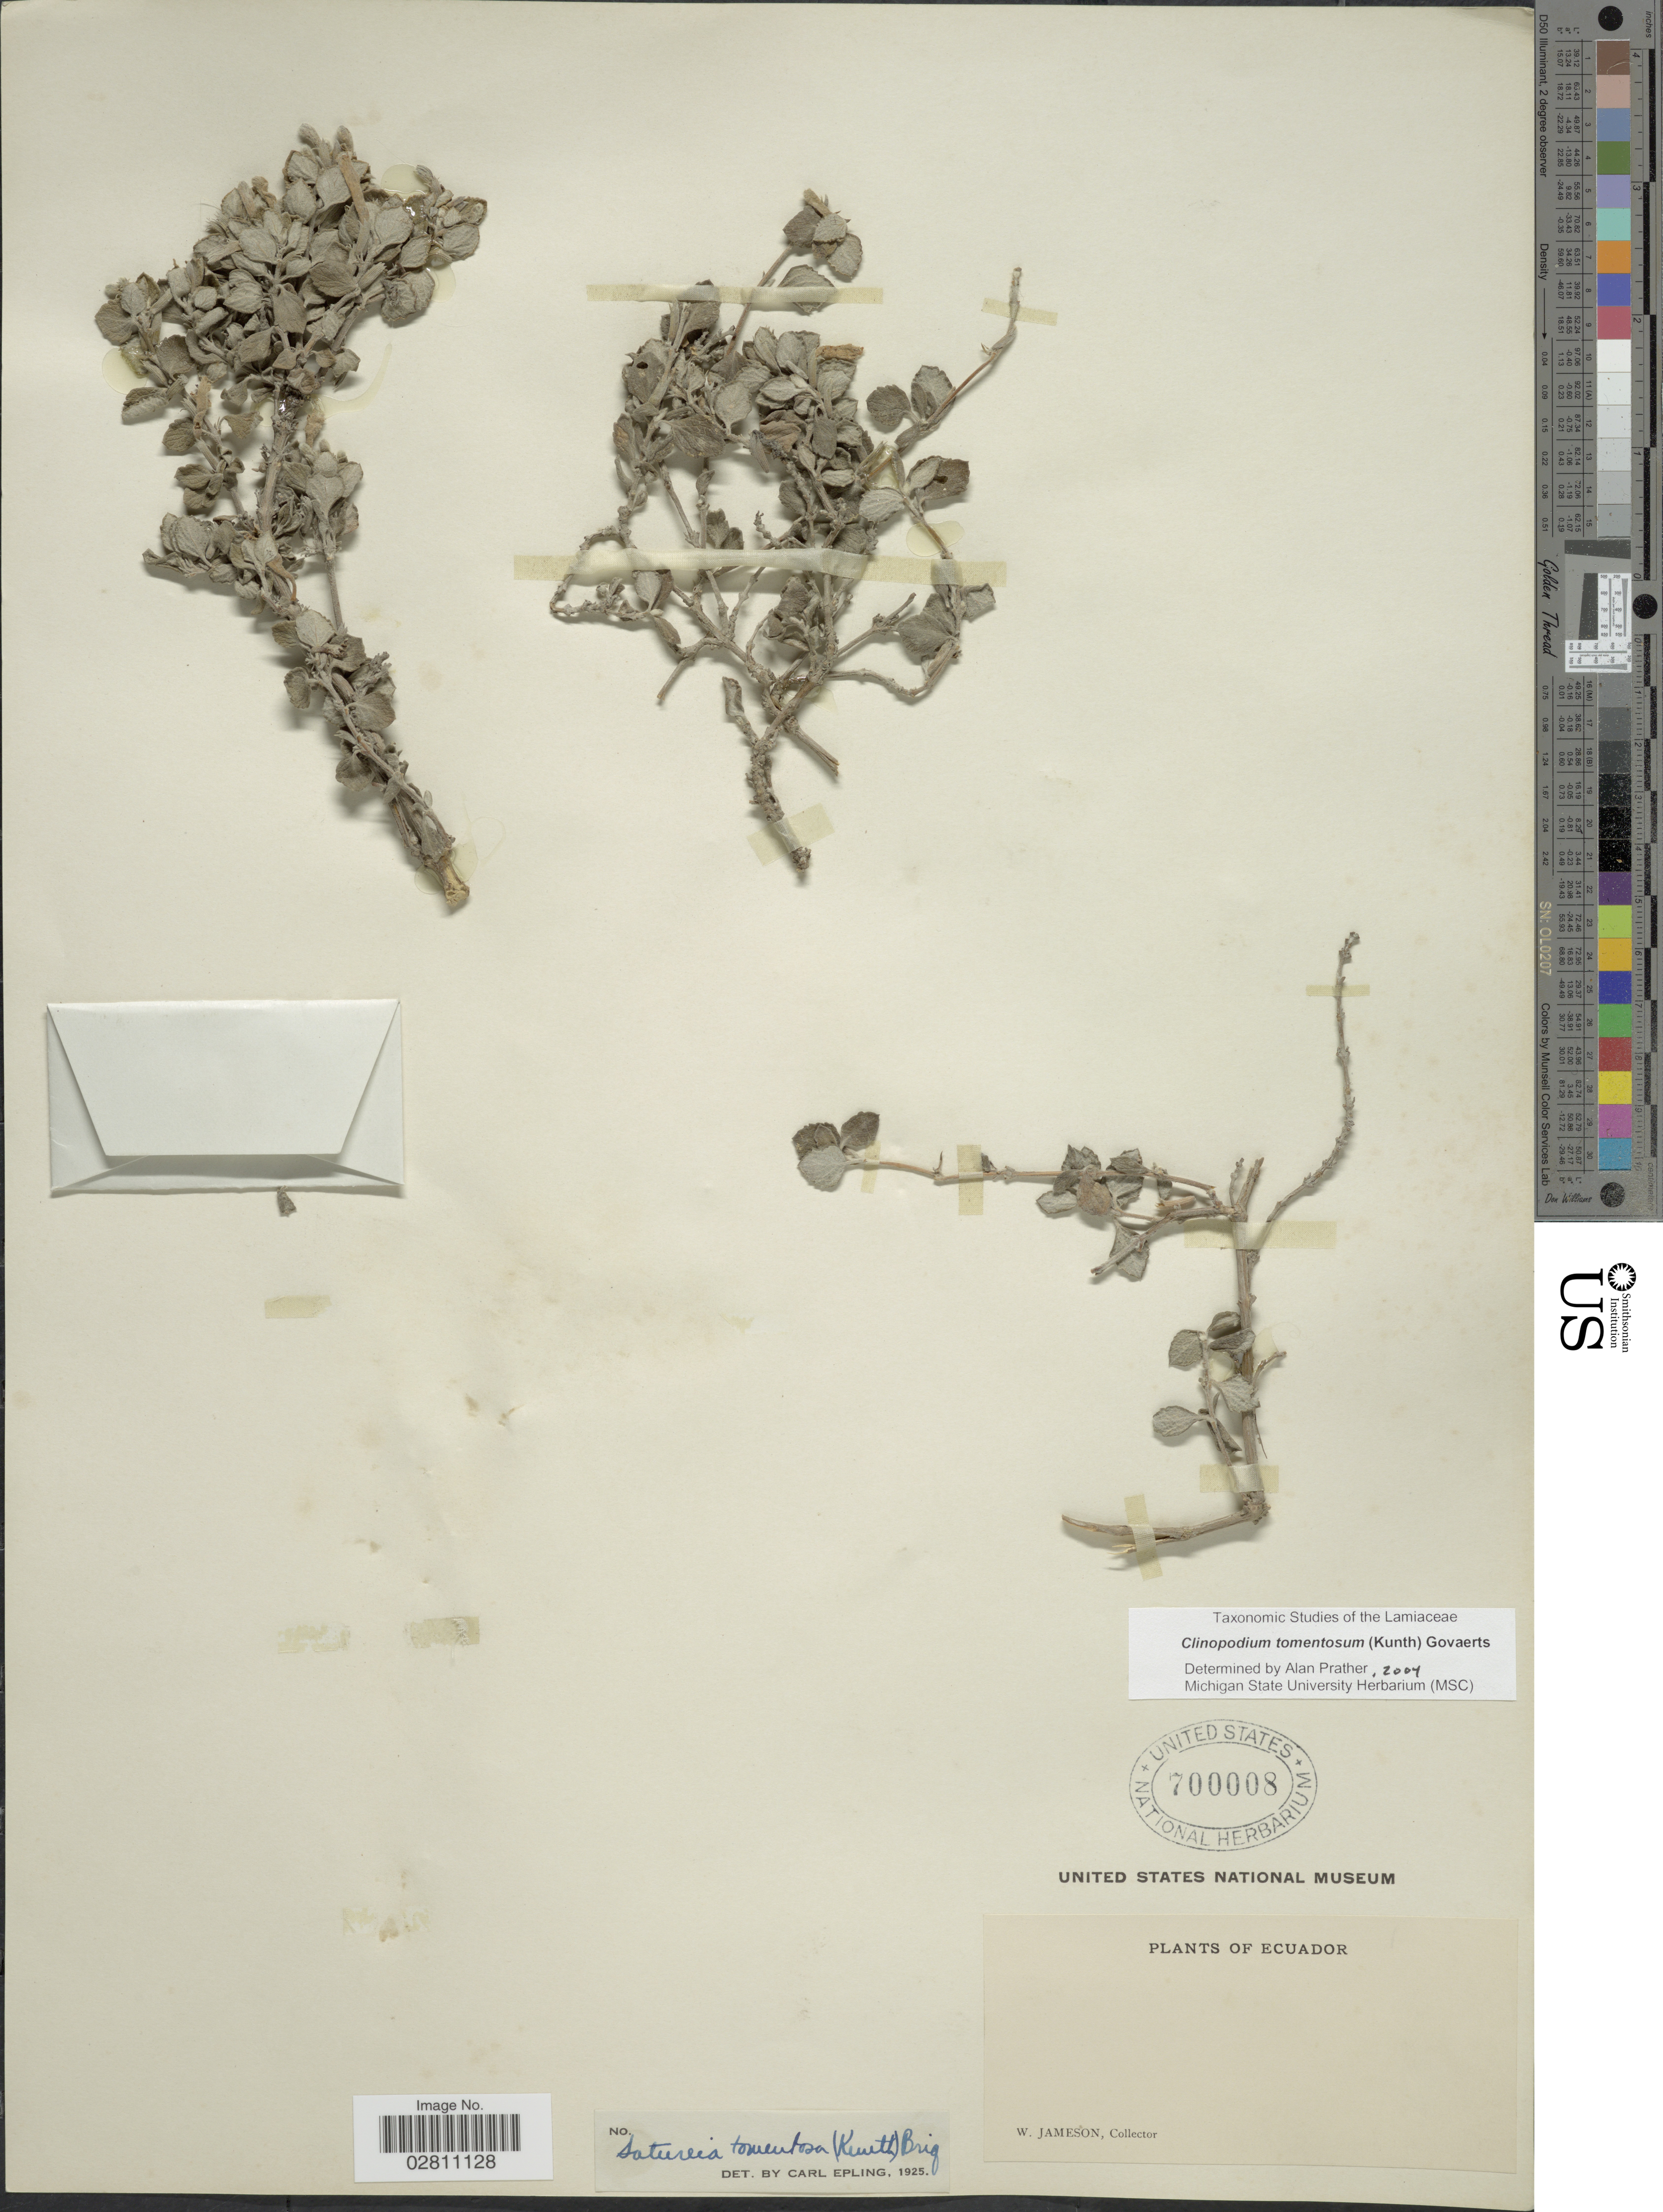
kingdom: Plantae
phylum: Tracheophyta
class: Magnoliopsida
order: Lamiales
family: Lamiaceae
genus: Clinopodium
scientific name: Clinopodium tomentosum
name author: (Kunth) Govaerts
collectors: W. Jameson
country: Ecuador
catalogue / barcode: US 700008